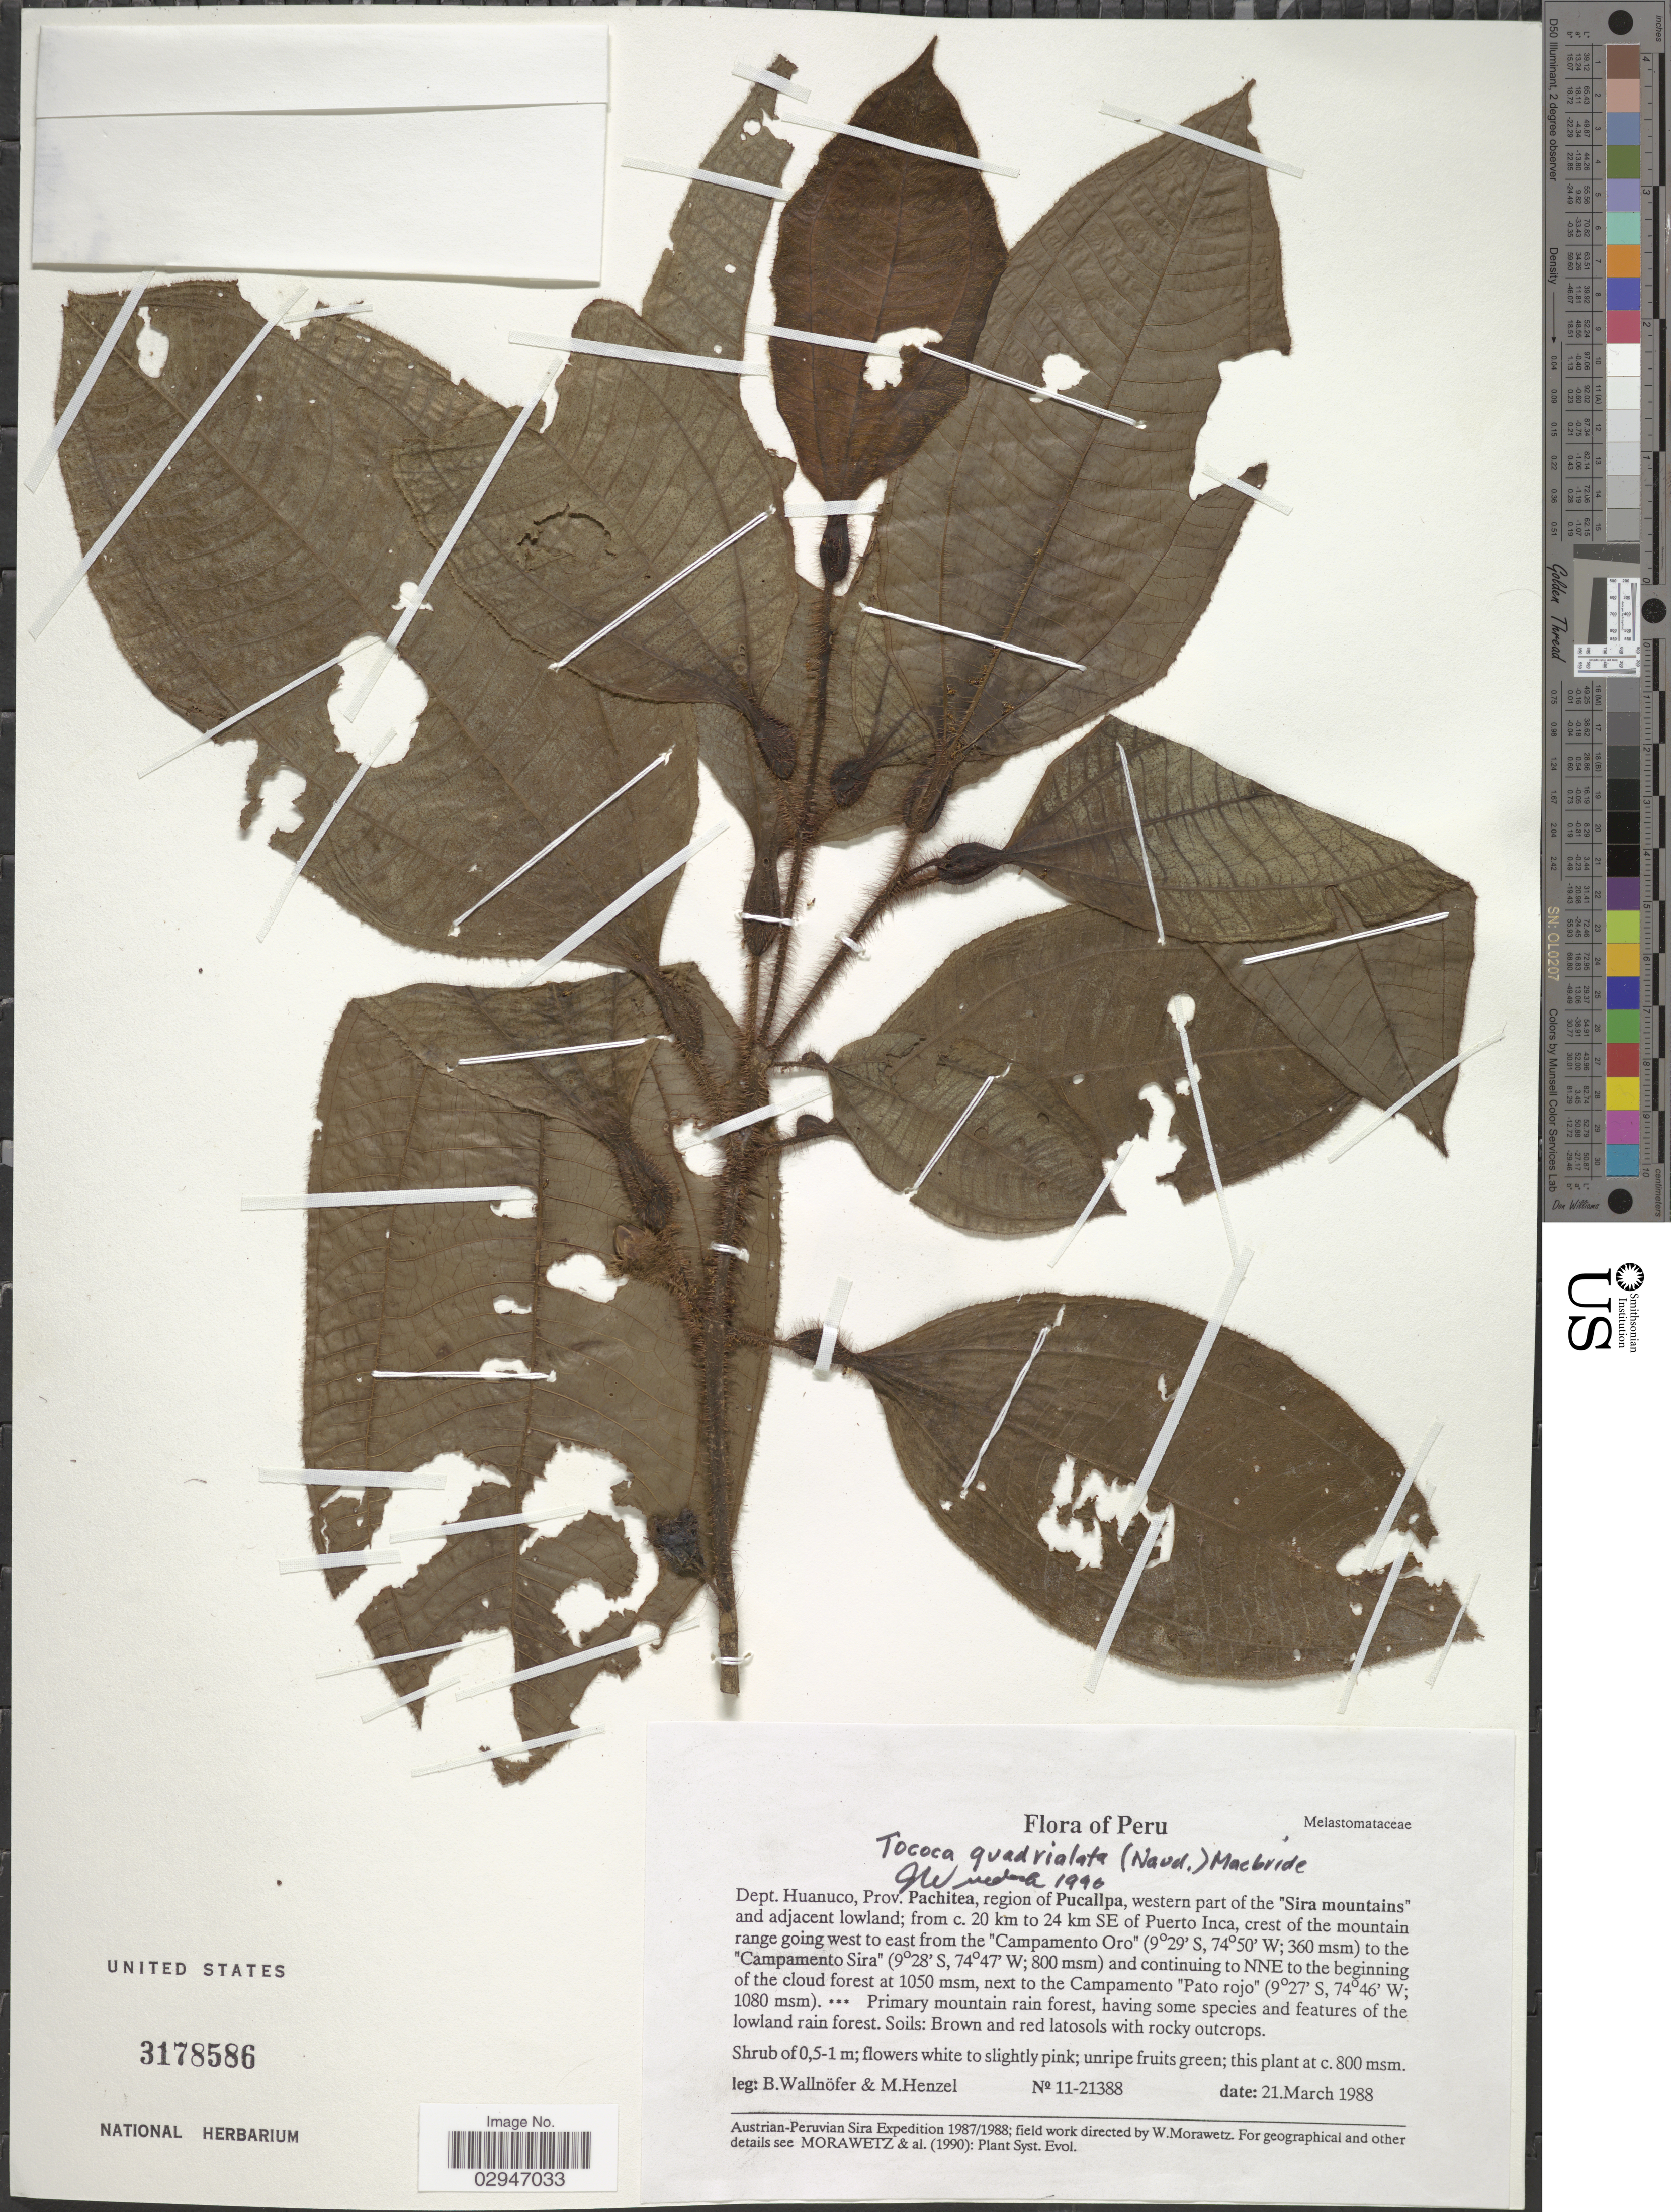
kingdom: Plantae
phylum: Tracheophyta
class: Magnoliopsida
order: Myrtales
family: Melastomataceae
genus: Tococa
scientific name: Tococa quadrialata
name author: (Naudin) J.F. Macbr.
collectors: B. Wallnöfer & M. Henzel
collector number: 11-21388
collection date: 1988-03-21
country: Peru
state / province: Huánuco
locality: Dept. Huanuco, Prov. Pachitea, region of Pucallpa, western part of the "Sira mountains" and adjacent lowland; from c. 20 km to 24 km SE of Puerto Inca, crest of the mountain range going west to east from the "Campamento Oro" to the "Campamento Sira" and continuing to NNE to the beginning of the cloud forest, next to the Campamento "Pato rojo".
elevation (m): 800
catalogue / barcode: US 3178586